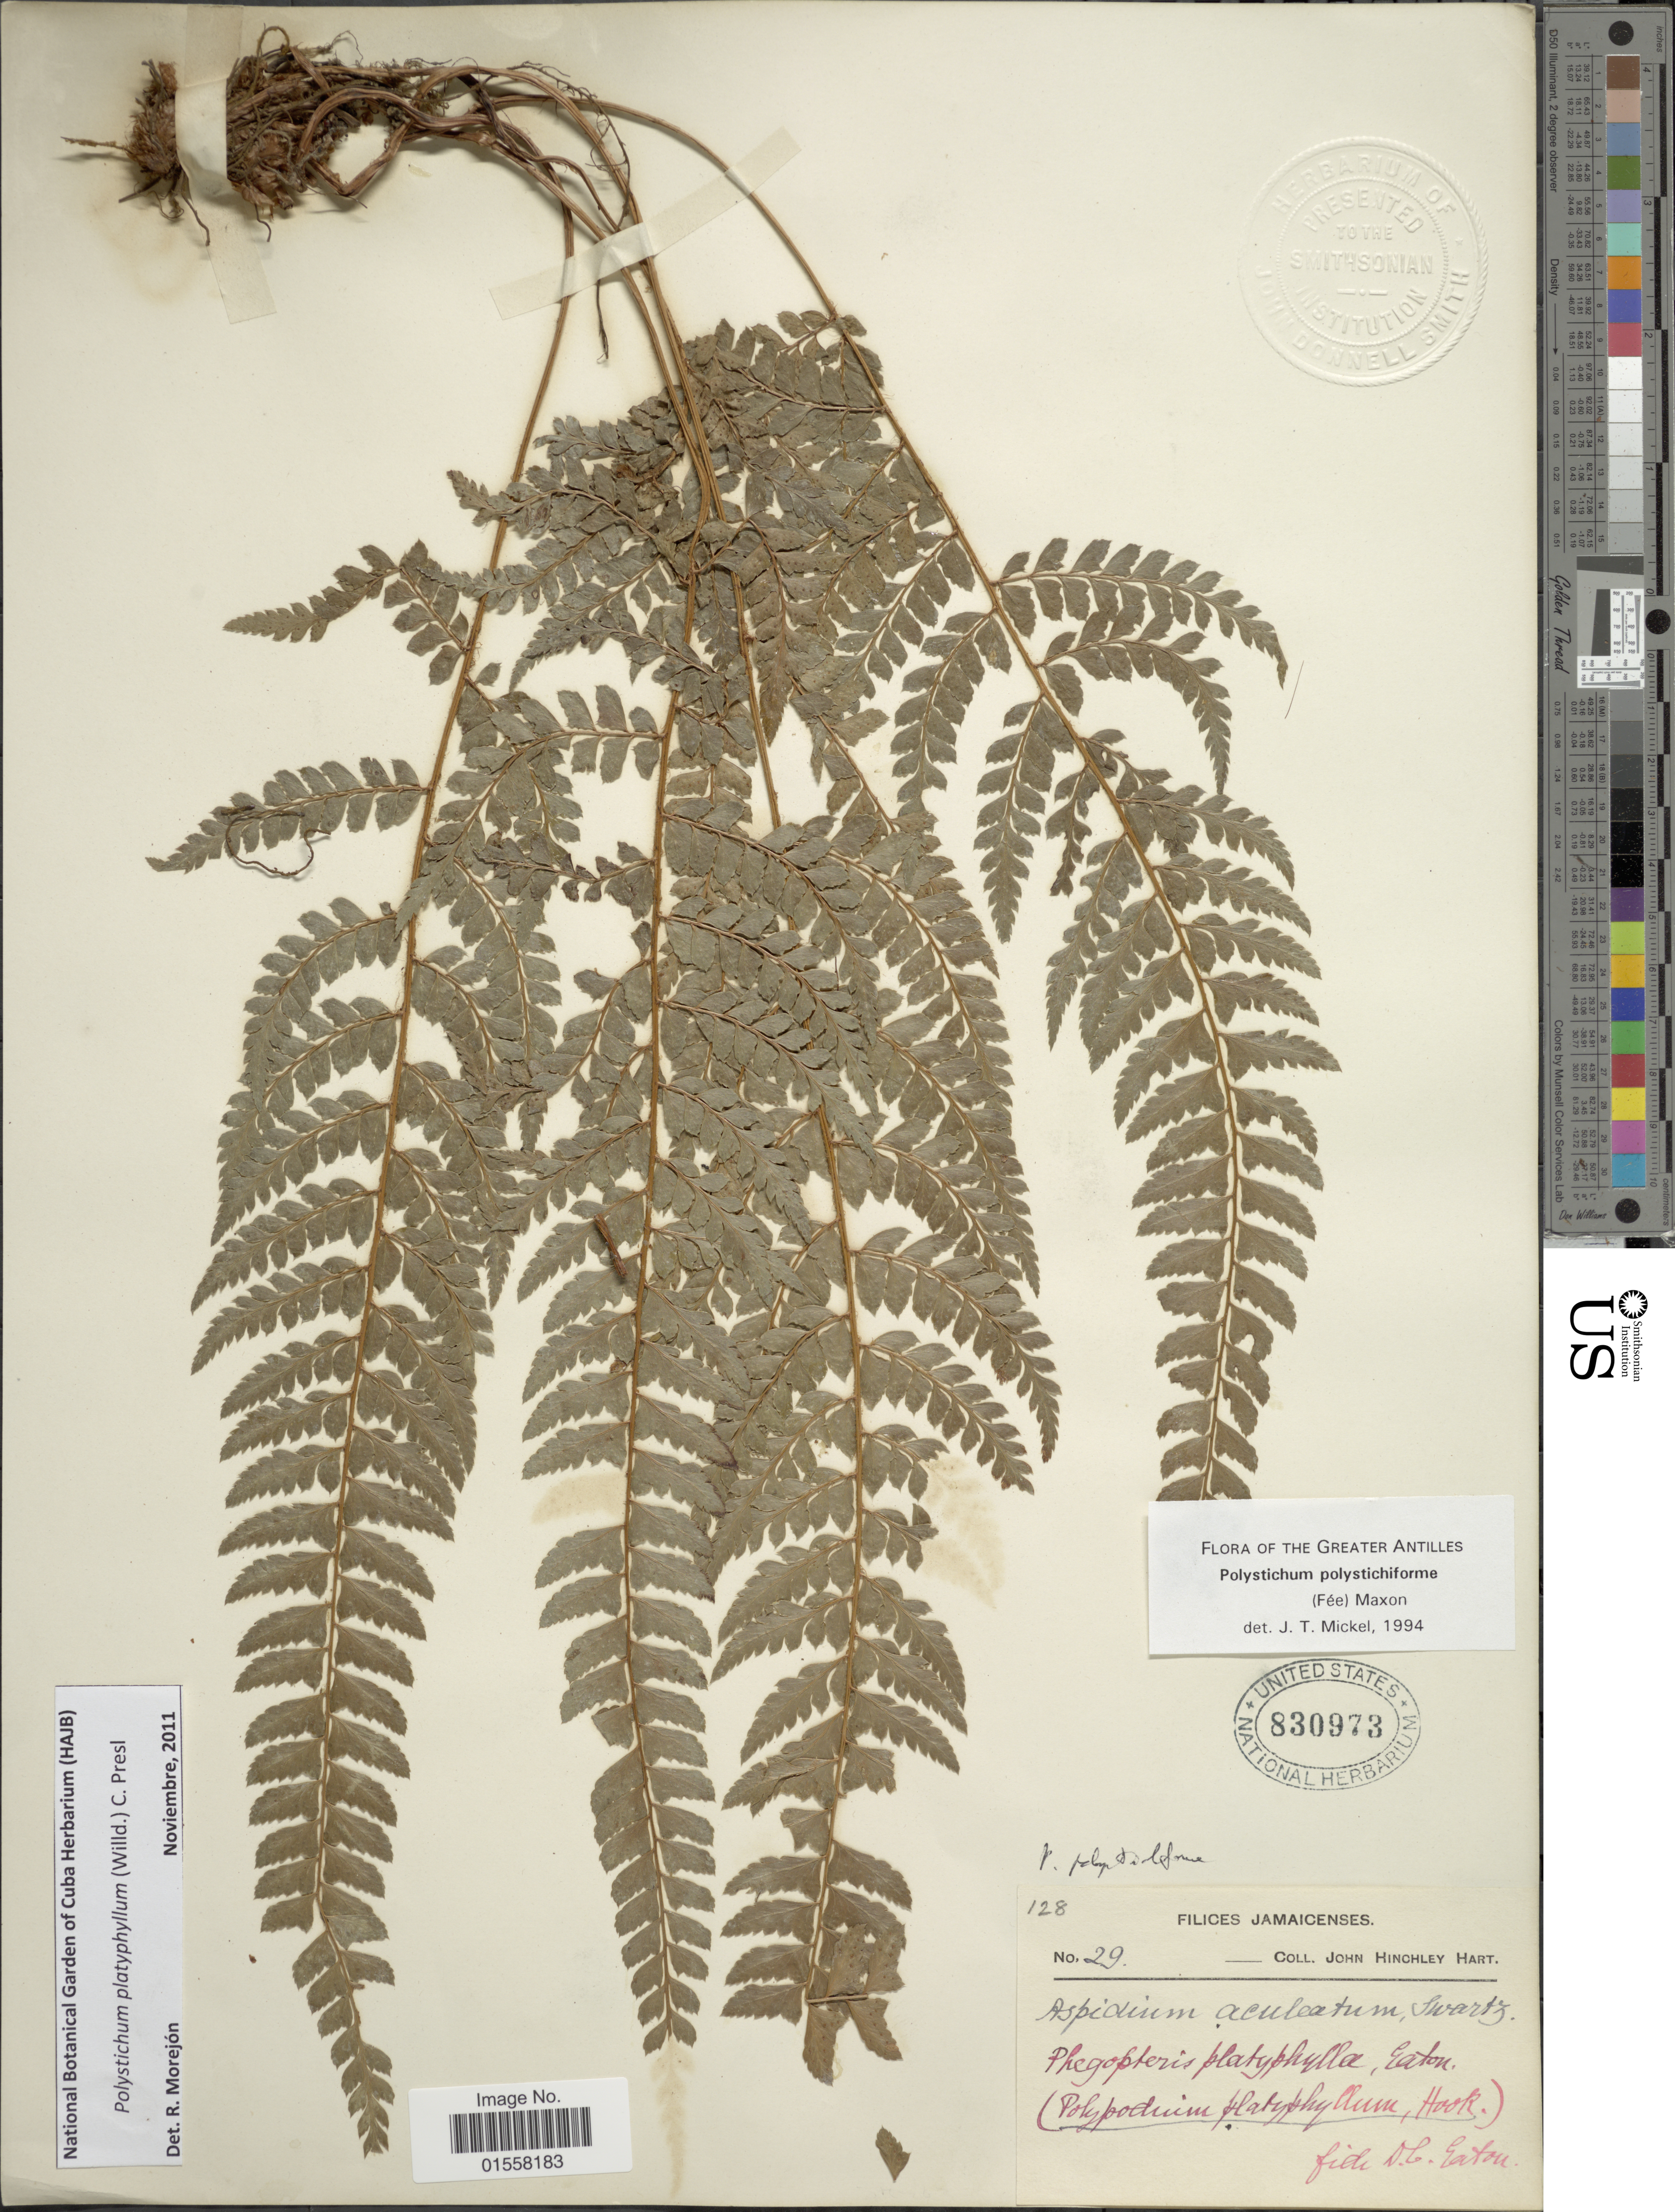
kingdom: Plantae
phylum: Tracheophyta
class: Polypodiopsida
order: Polypodiales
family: Dryopteridaceae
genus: Polystichum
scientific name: Polystichum platyphyllum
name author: (Willd.) C. Presl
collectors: J. H. Hart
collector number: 29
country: Jamaica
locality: Jamaicenses.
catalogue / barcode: US 830973